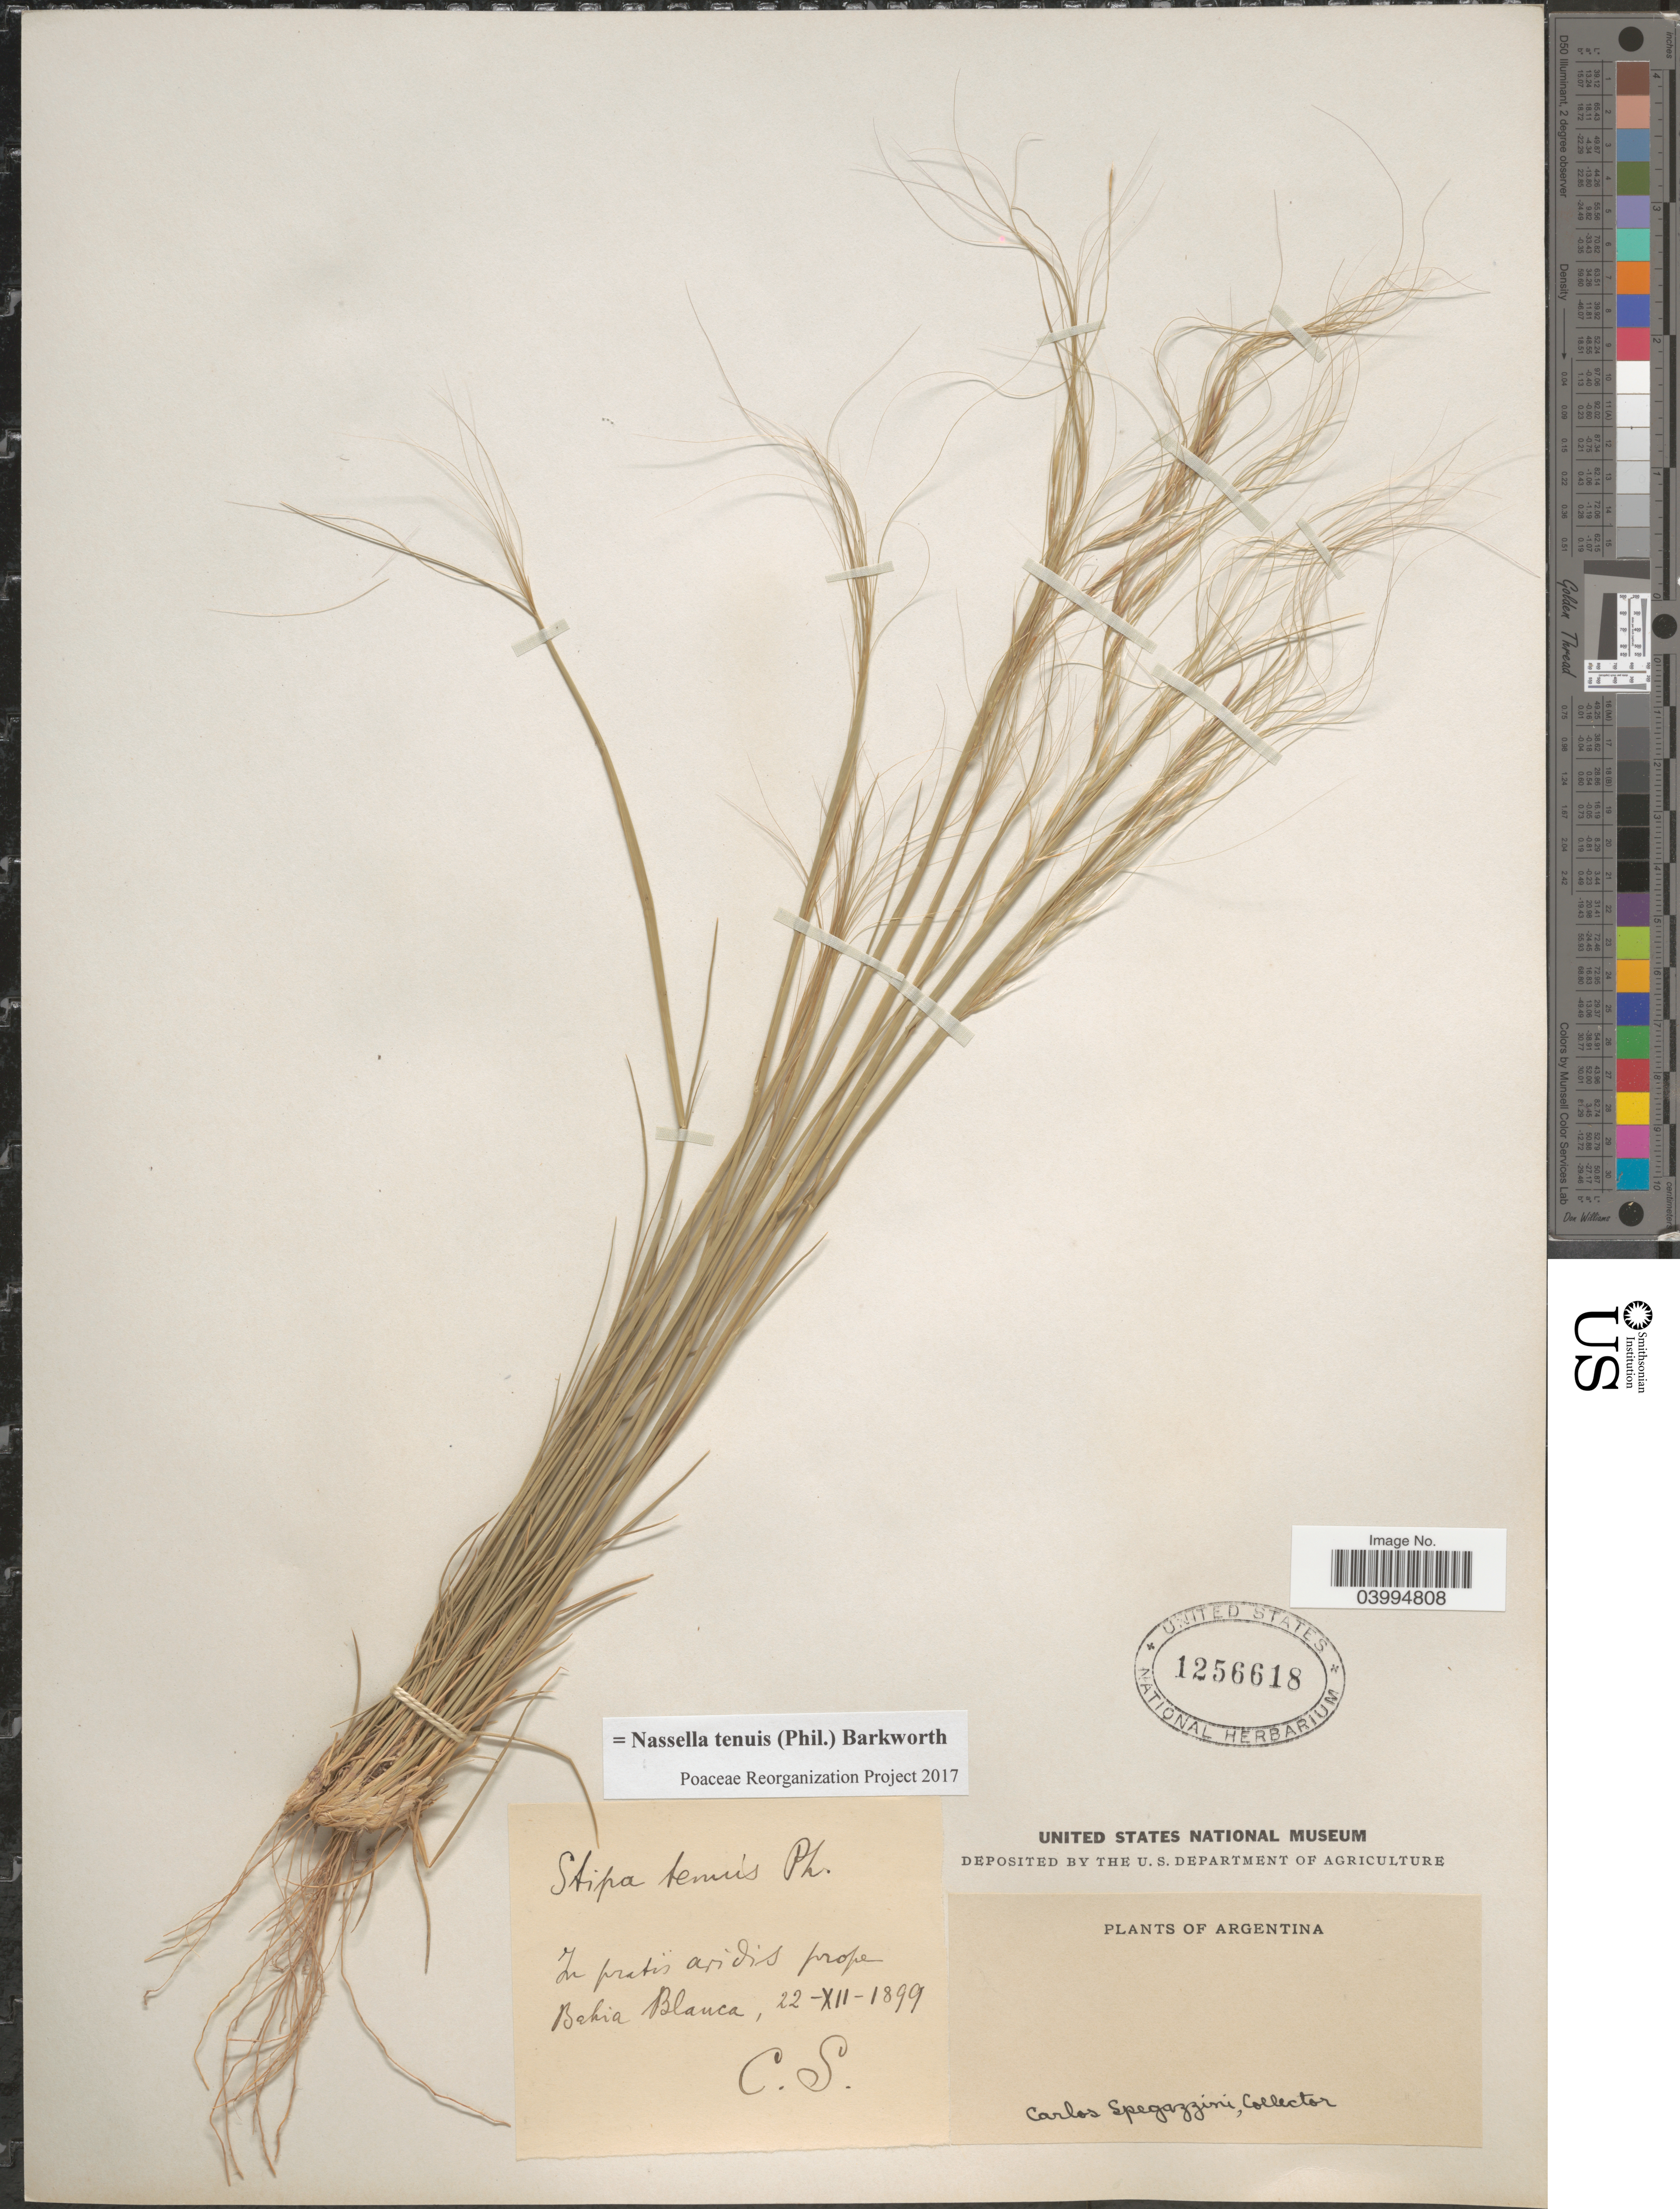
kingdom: Plantae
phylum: Tracheophyta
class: Liliopsida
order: Poales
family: Poaceae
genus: Nassella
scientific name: Nassella tenuis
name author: (Phil.) Barkworth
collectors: C. L. Spegazzini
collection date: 1899-12-22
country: Argentina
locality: In pratis aridis prope Bahia Blanca.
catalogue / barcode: US 1256618